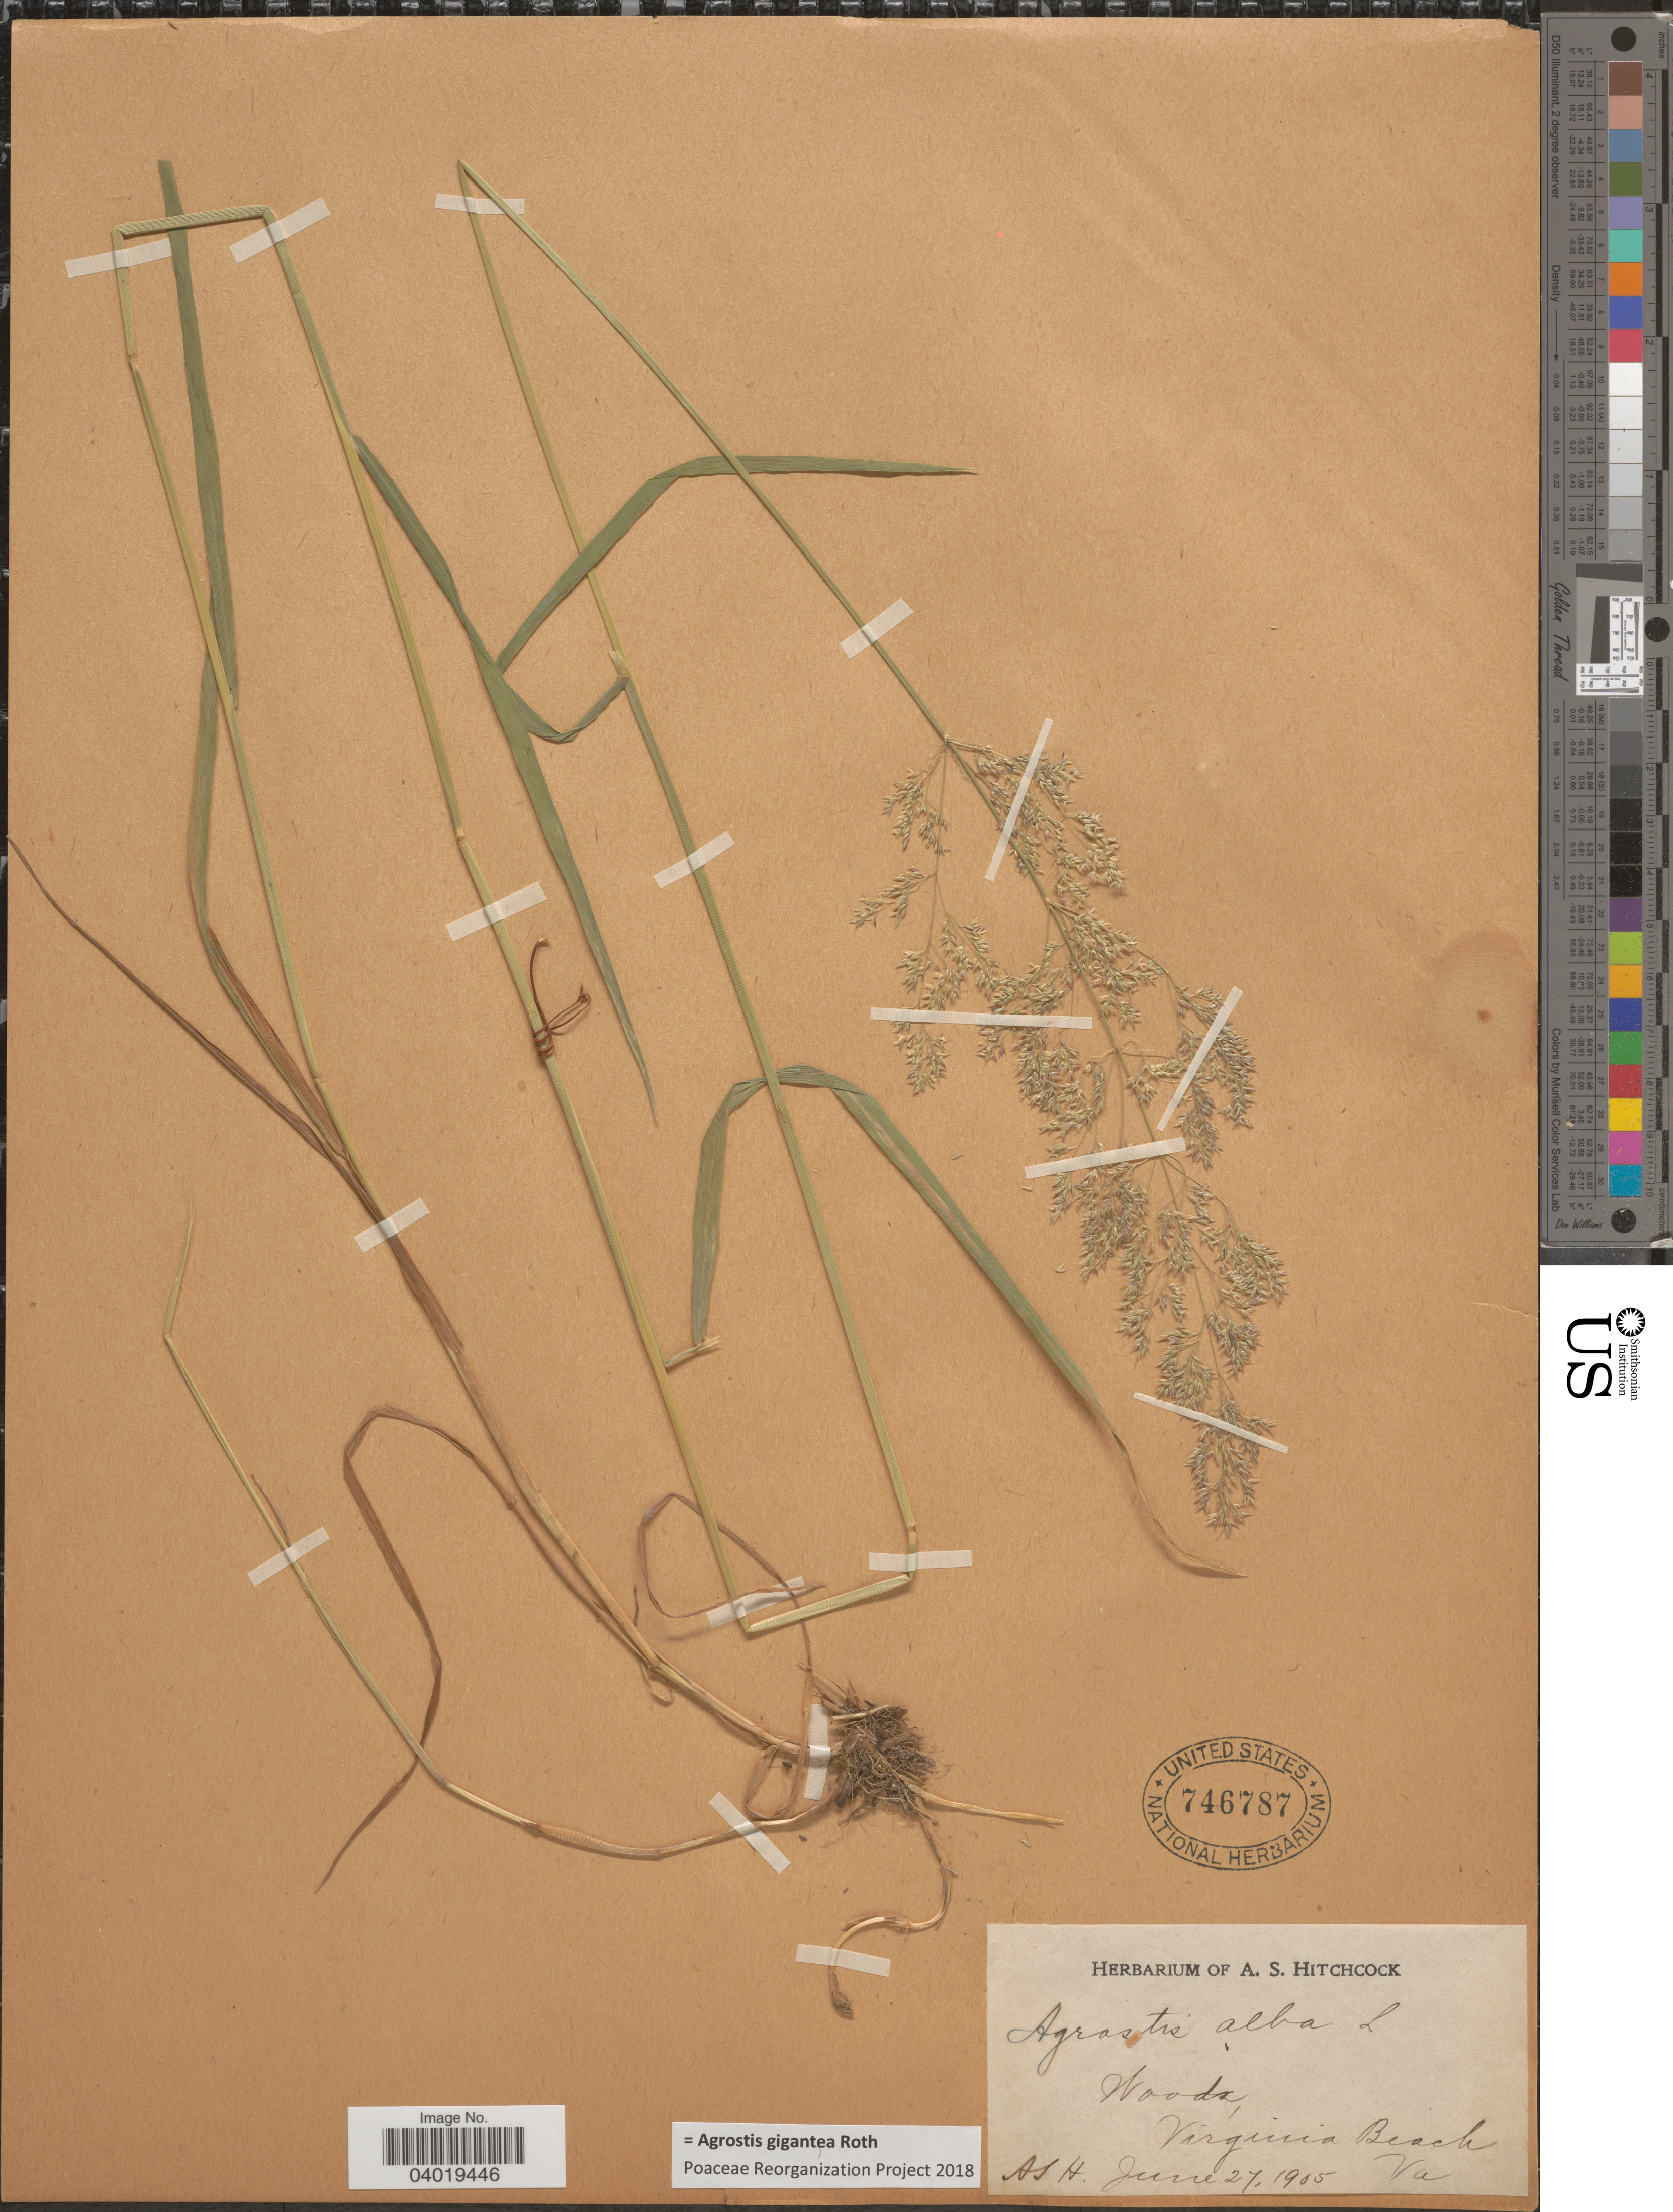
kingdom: Plantae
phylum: Tracheophyta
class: Liliopsida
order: Poales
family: Poaceae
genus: Agrostis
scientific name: Agrostis gigantea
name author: Roth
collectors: A. S. Hitchcock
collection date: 1905-06-27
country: United States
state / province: Virginia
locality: Woods, Virginia Beach.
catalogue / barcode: US 746787